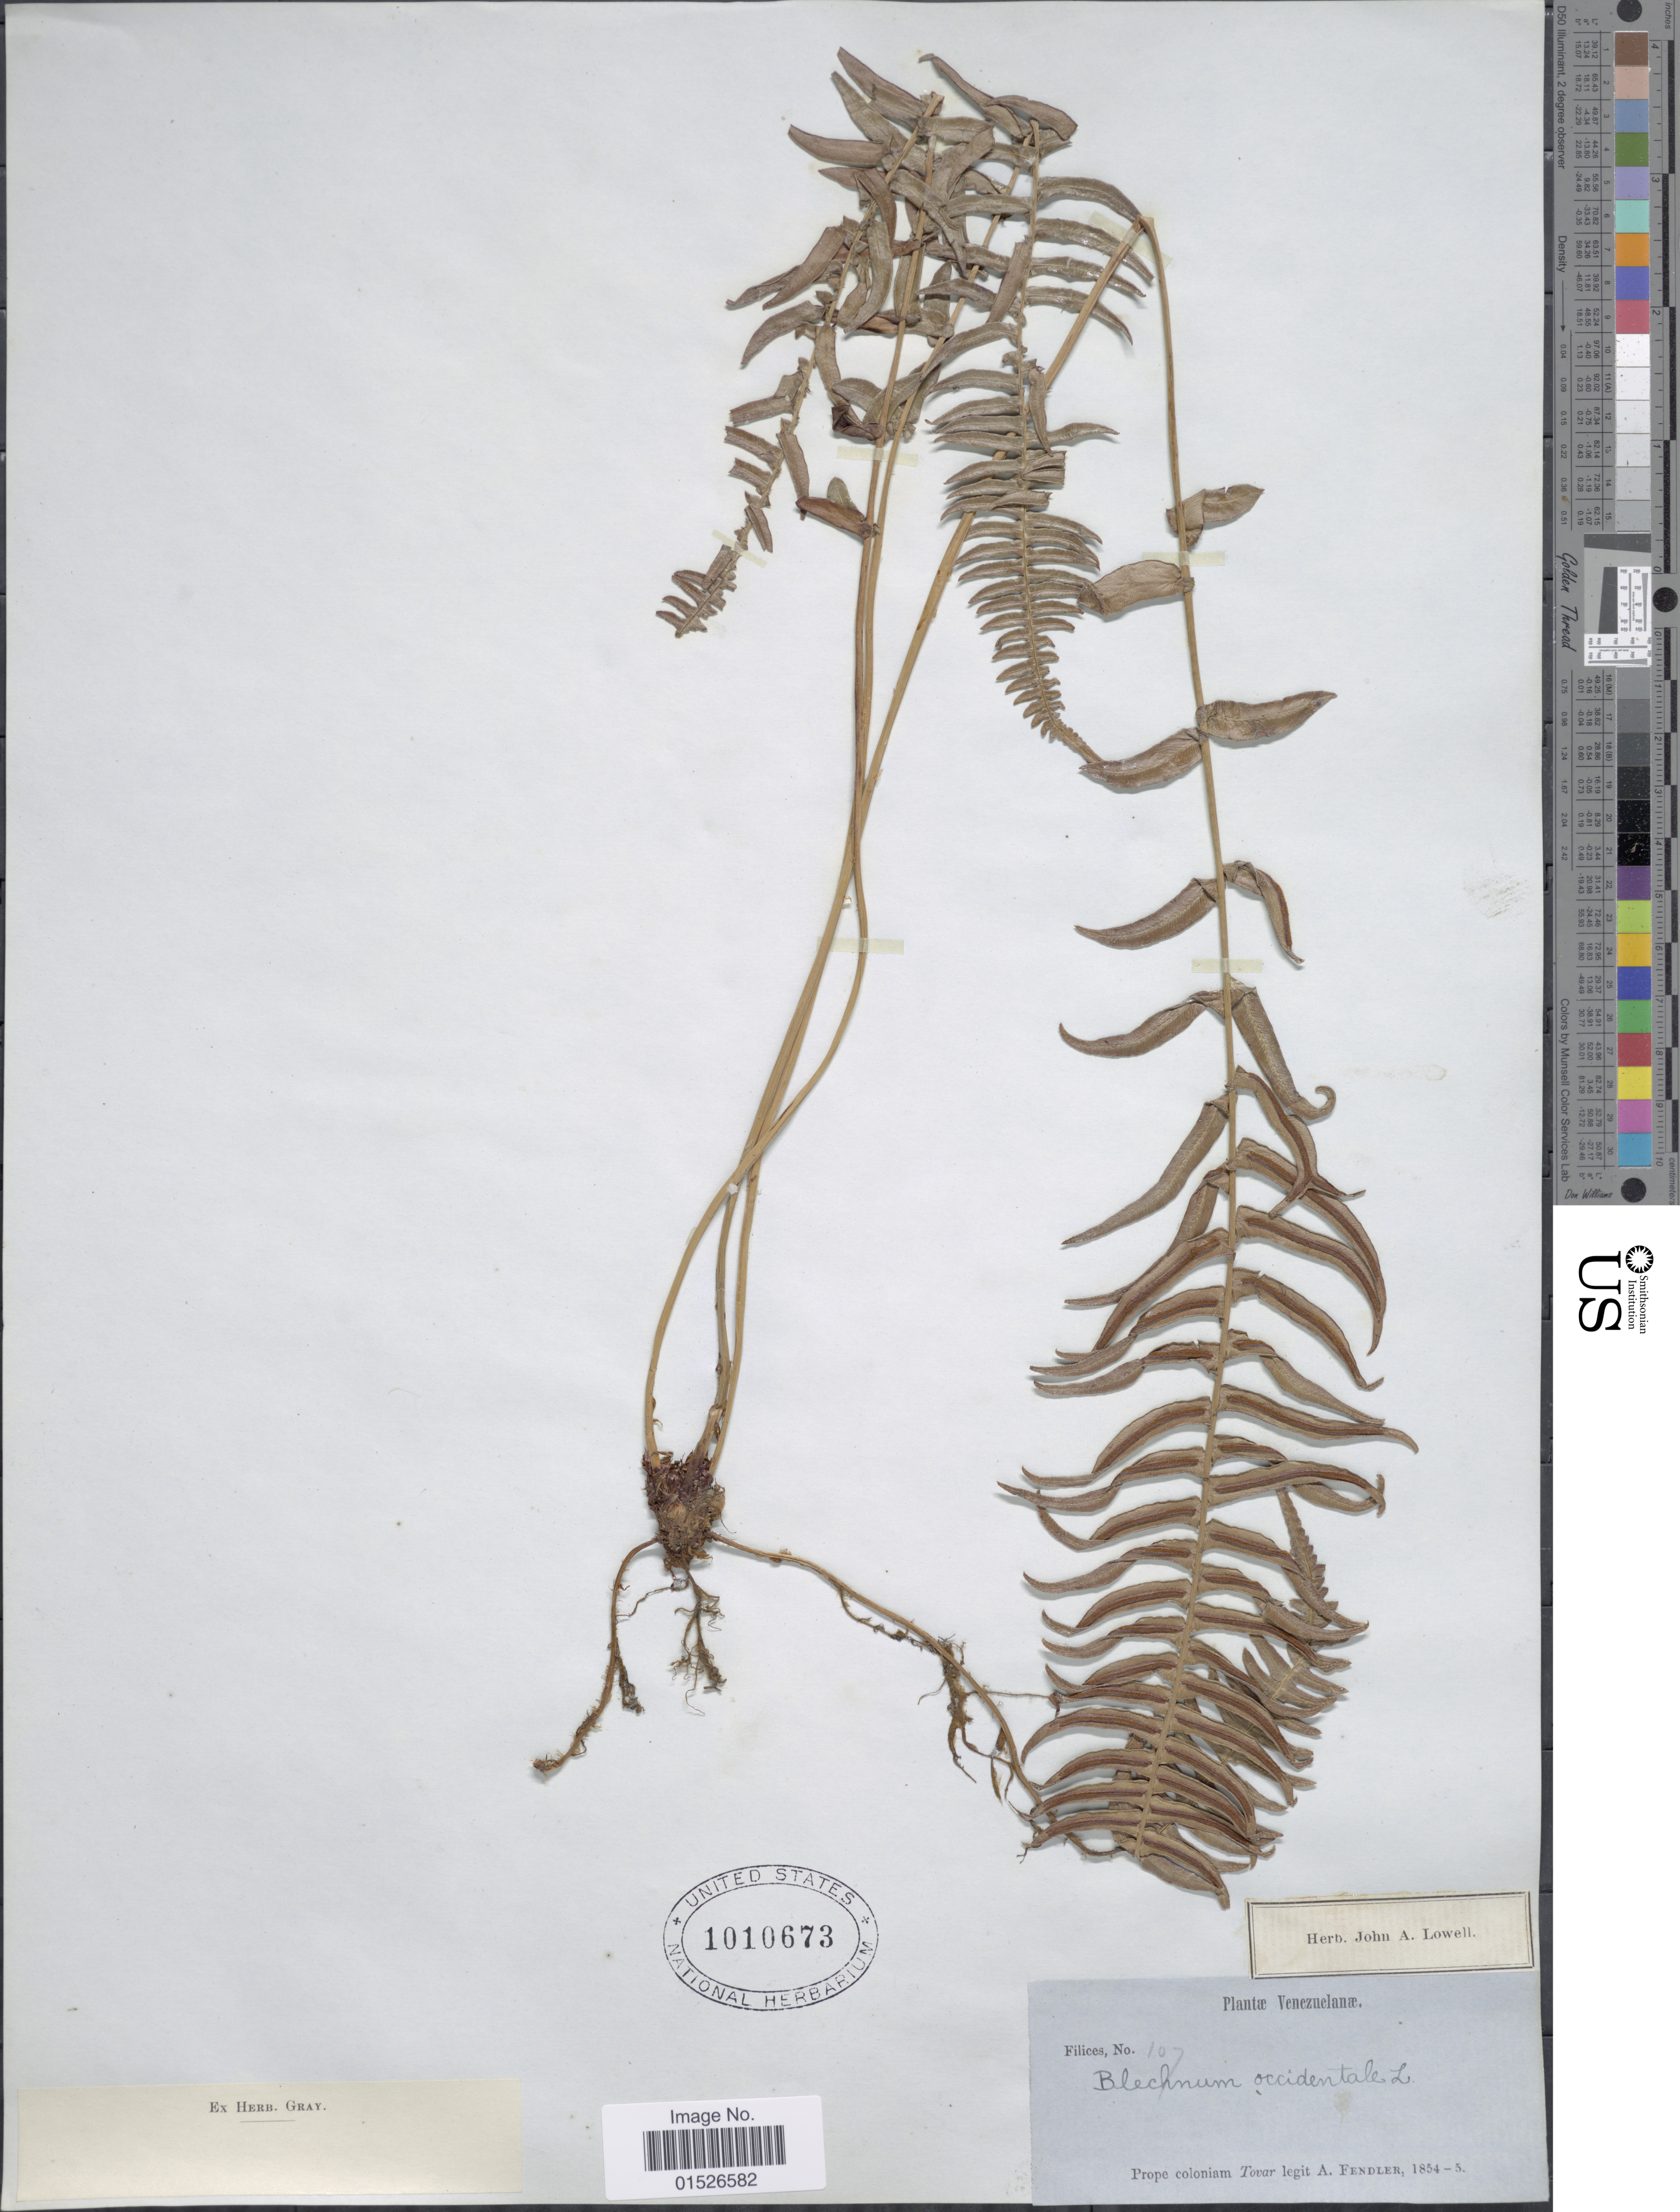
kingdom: Plantae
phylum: Tracheophyta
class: Polypodiopsida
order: Polypodiales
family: Blechnaceae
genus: Blechnum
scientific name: Blechnum occidentale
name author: L.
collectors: A. Fendler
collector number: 107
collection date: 1854/1855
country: Venezuela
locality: Prope coloniam Tovar.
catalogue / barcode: US 1010673